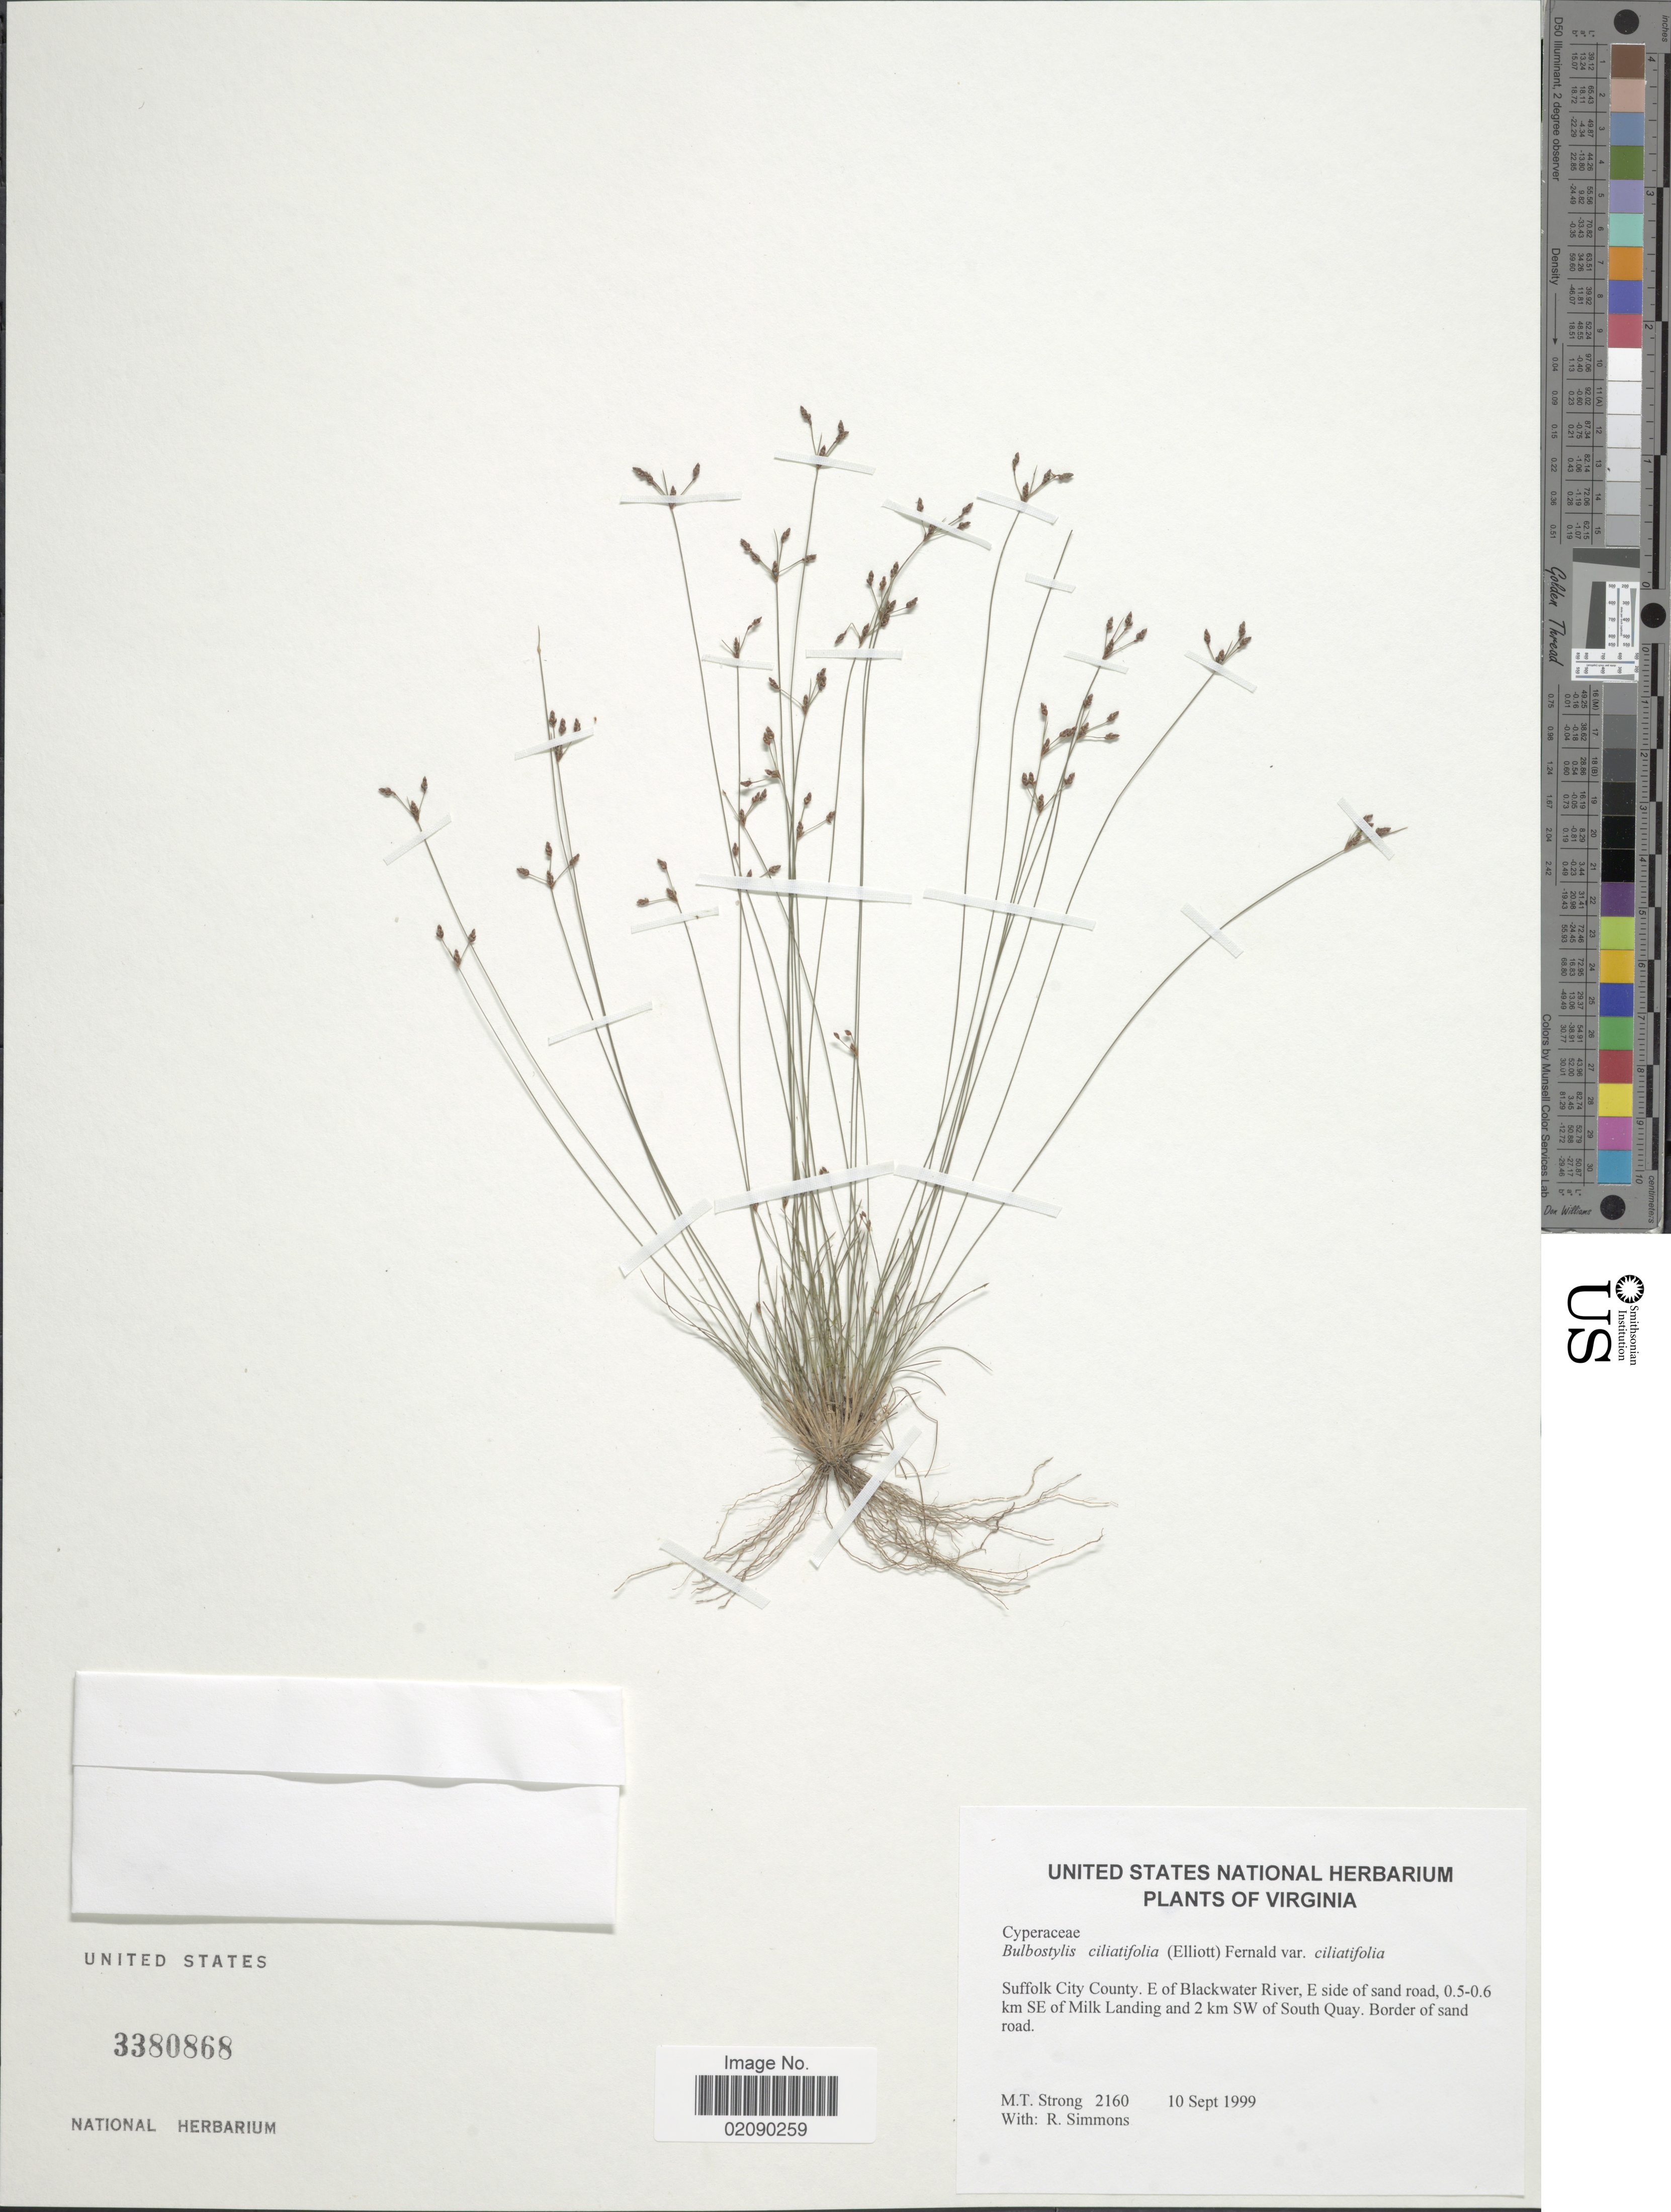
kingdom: Plantae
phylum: Tracheophyta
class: Liliopsida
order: Poales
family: Cyperaceae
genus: Bulbostylis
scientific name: Bulbostylis ciliatifolia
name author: (Elliott) Fernald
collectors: M. T. Strong & R. Simmons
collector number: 2160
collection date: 1999-09-10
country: United States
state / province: Virginia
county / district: City of Suffolk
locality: Suffolk City County, E of the Blackwater River, E side of sand road, 0.5-0.6 km SE of Milk Landing and 2 km SW of South Quay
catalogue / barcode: US 3380868